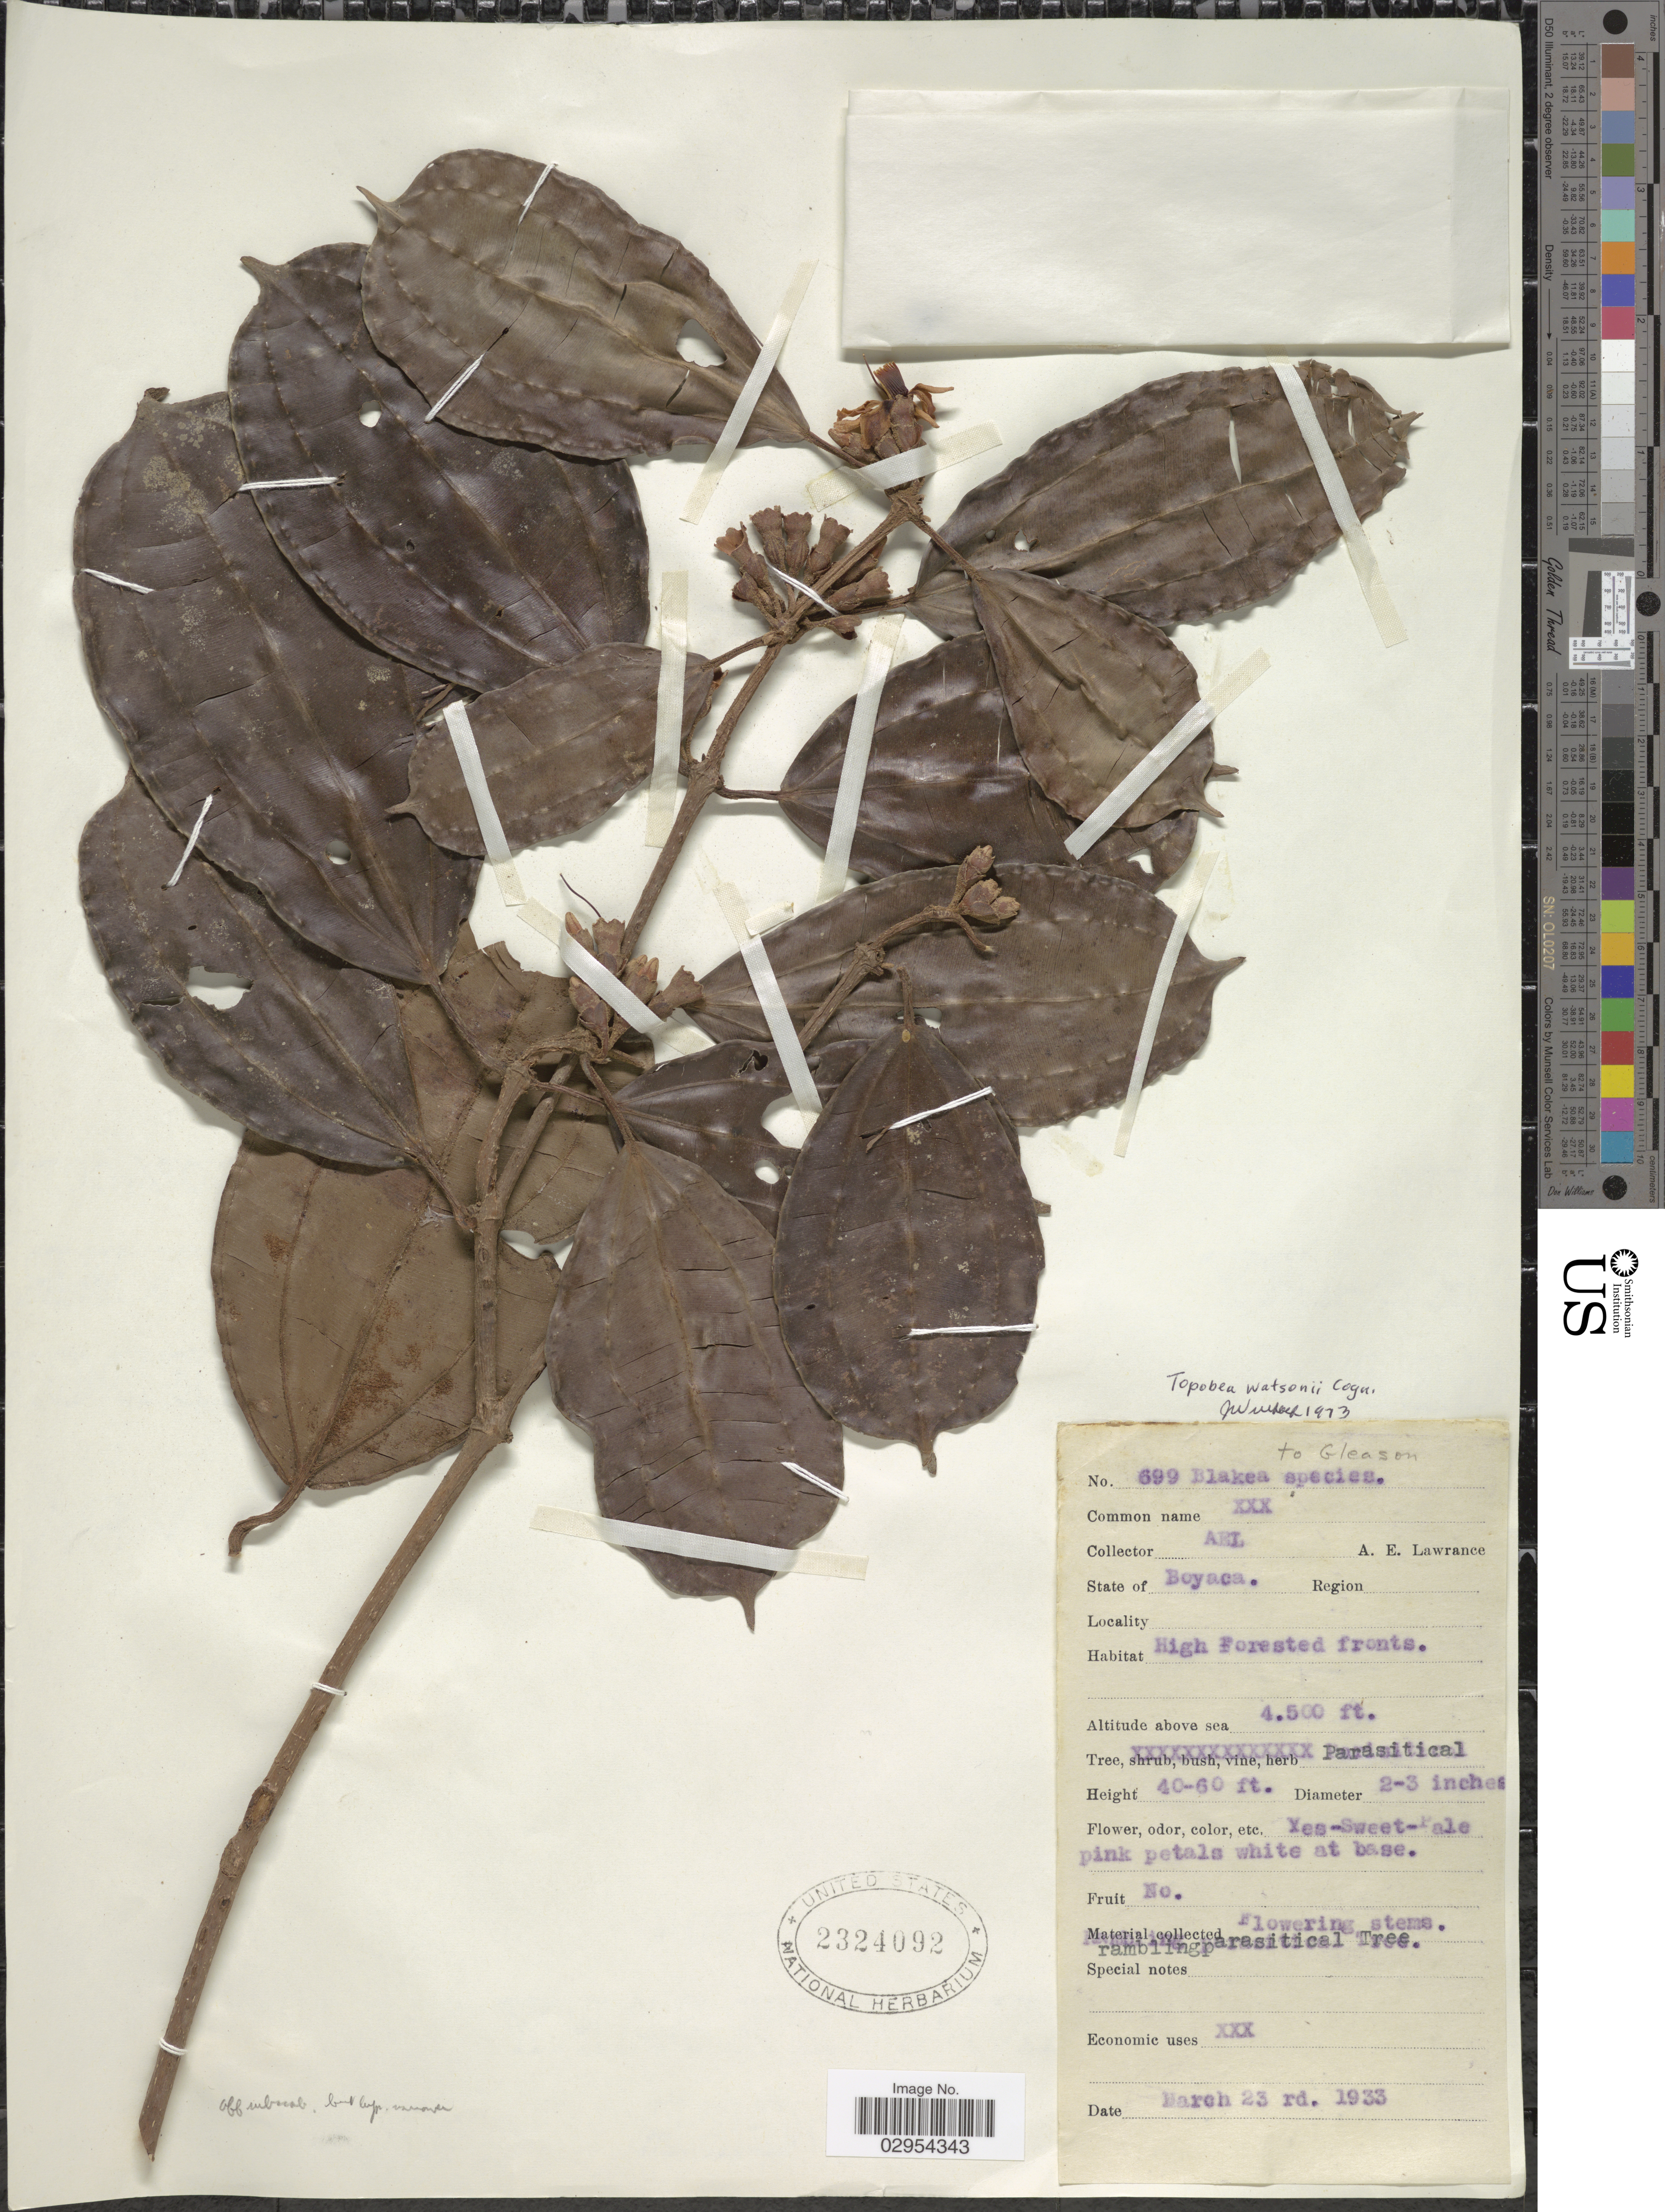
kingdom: Plantae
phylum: Tracheophyta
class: Magnoliopsida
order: Myrtales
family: Melastomataceae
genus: Topobea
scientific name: Topobea watsonii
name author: Cogn.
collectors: A. Lawrance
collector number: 699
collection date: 1933-03-23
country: Colombia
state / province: Boyacá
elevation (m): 1372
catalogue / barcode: US 2324092